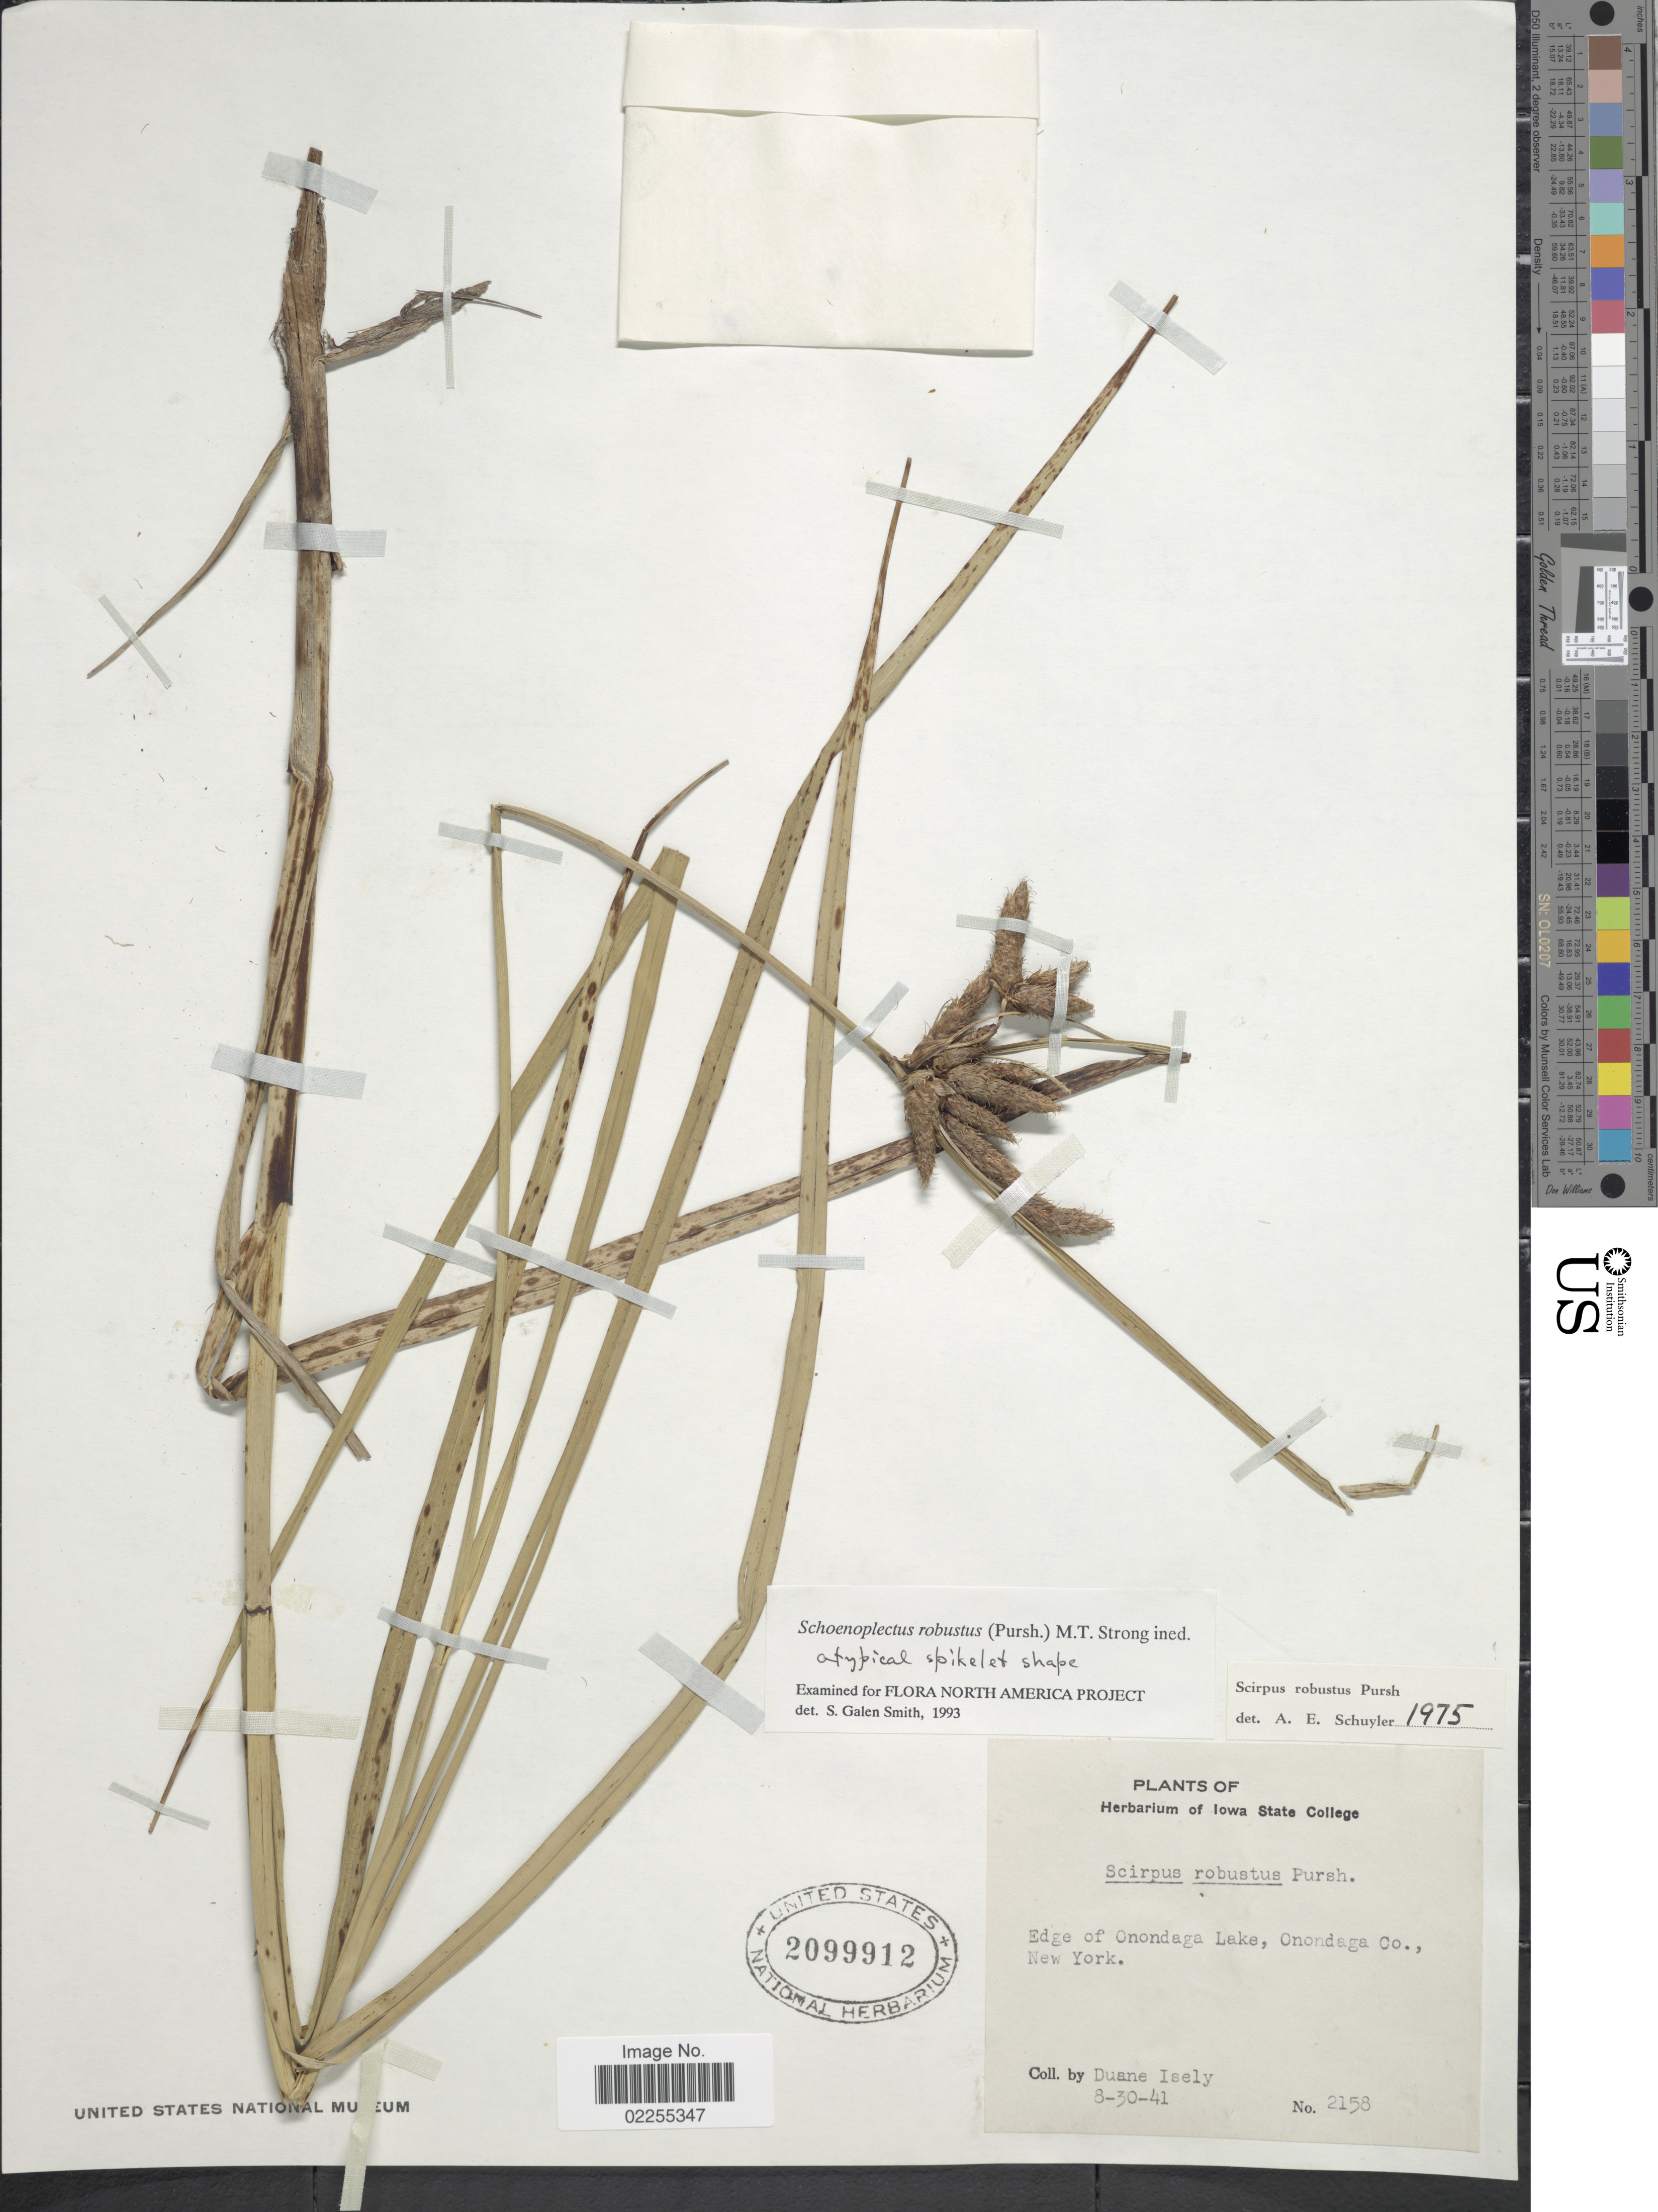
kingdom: Plantae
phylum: Tracheophyta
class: Liliopsida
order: Poales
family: Cyperaceae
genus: Bolboschoenus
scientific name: Bolboschoenus robustus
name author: (Pursh) Soják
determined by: Strong, M. T., (US), Smithsonian Institution - National Museum of Natural History (UNITED STATES)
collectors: D. Isely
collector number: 2158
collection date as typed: Transcribed d/m/y: 30/8/41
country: United States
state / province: New York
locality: Edge of Onondaga Lake, Onondaga Co.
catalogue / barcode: US 2099912